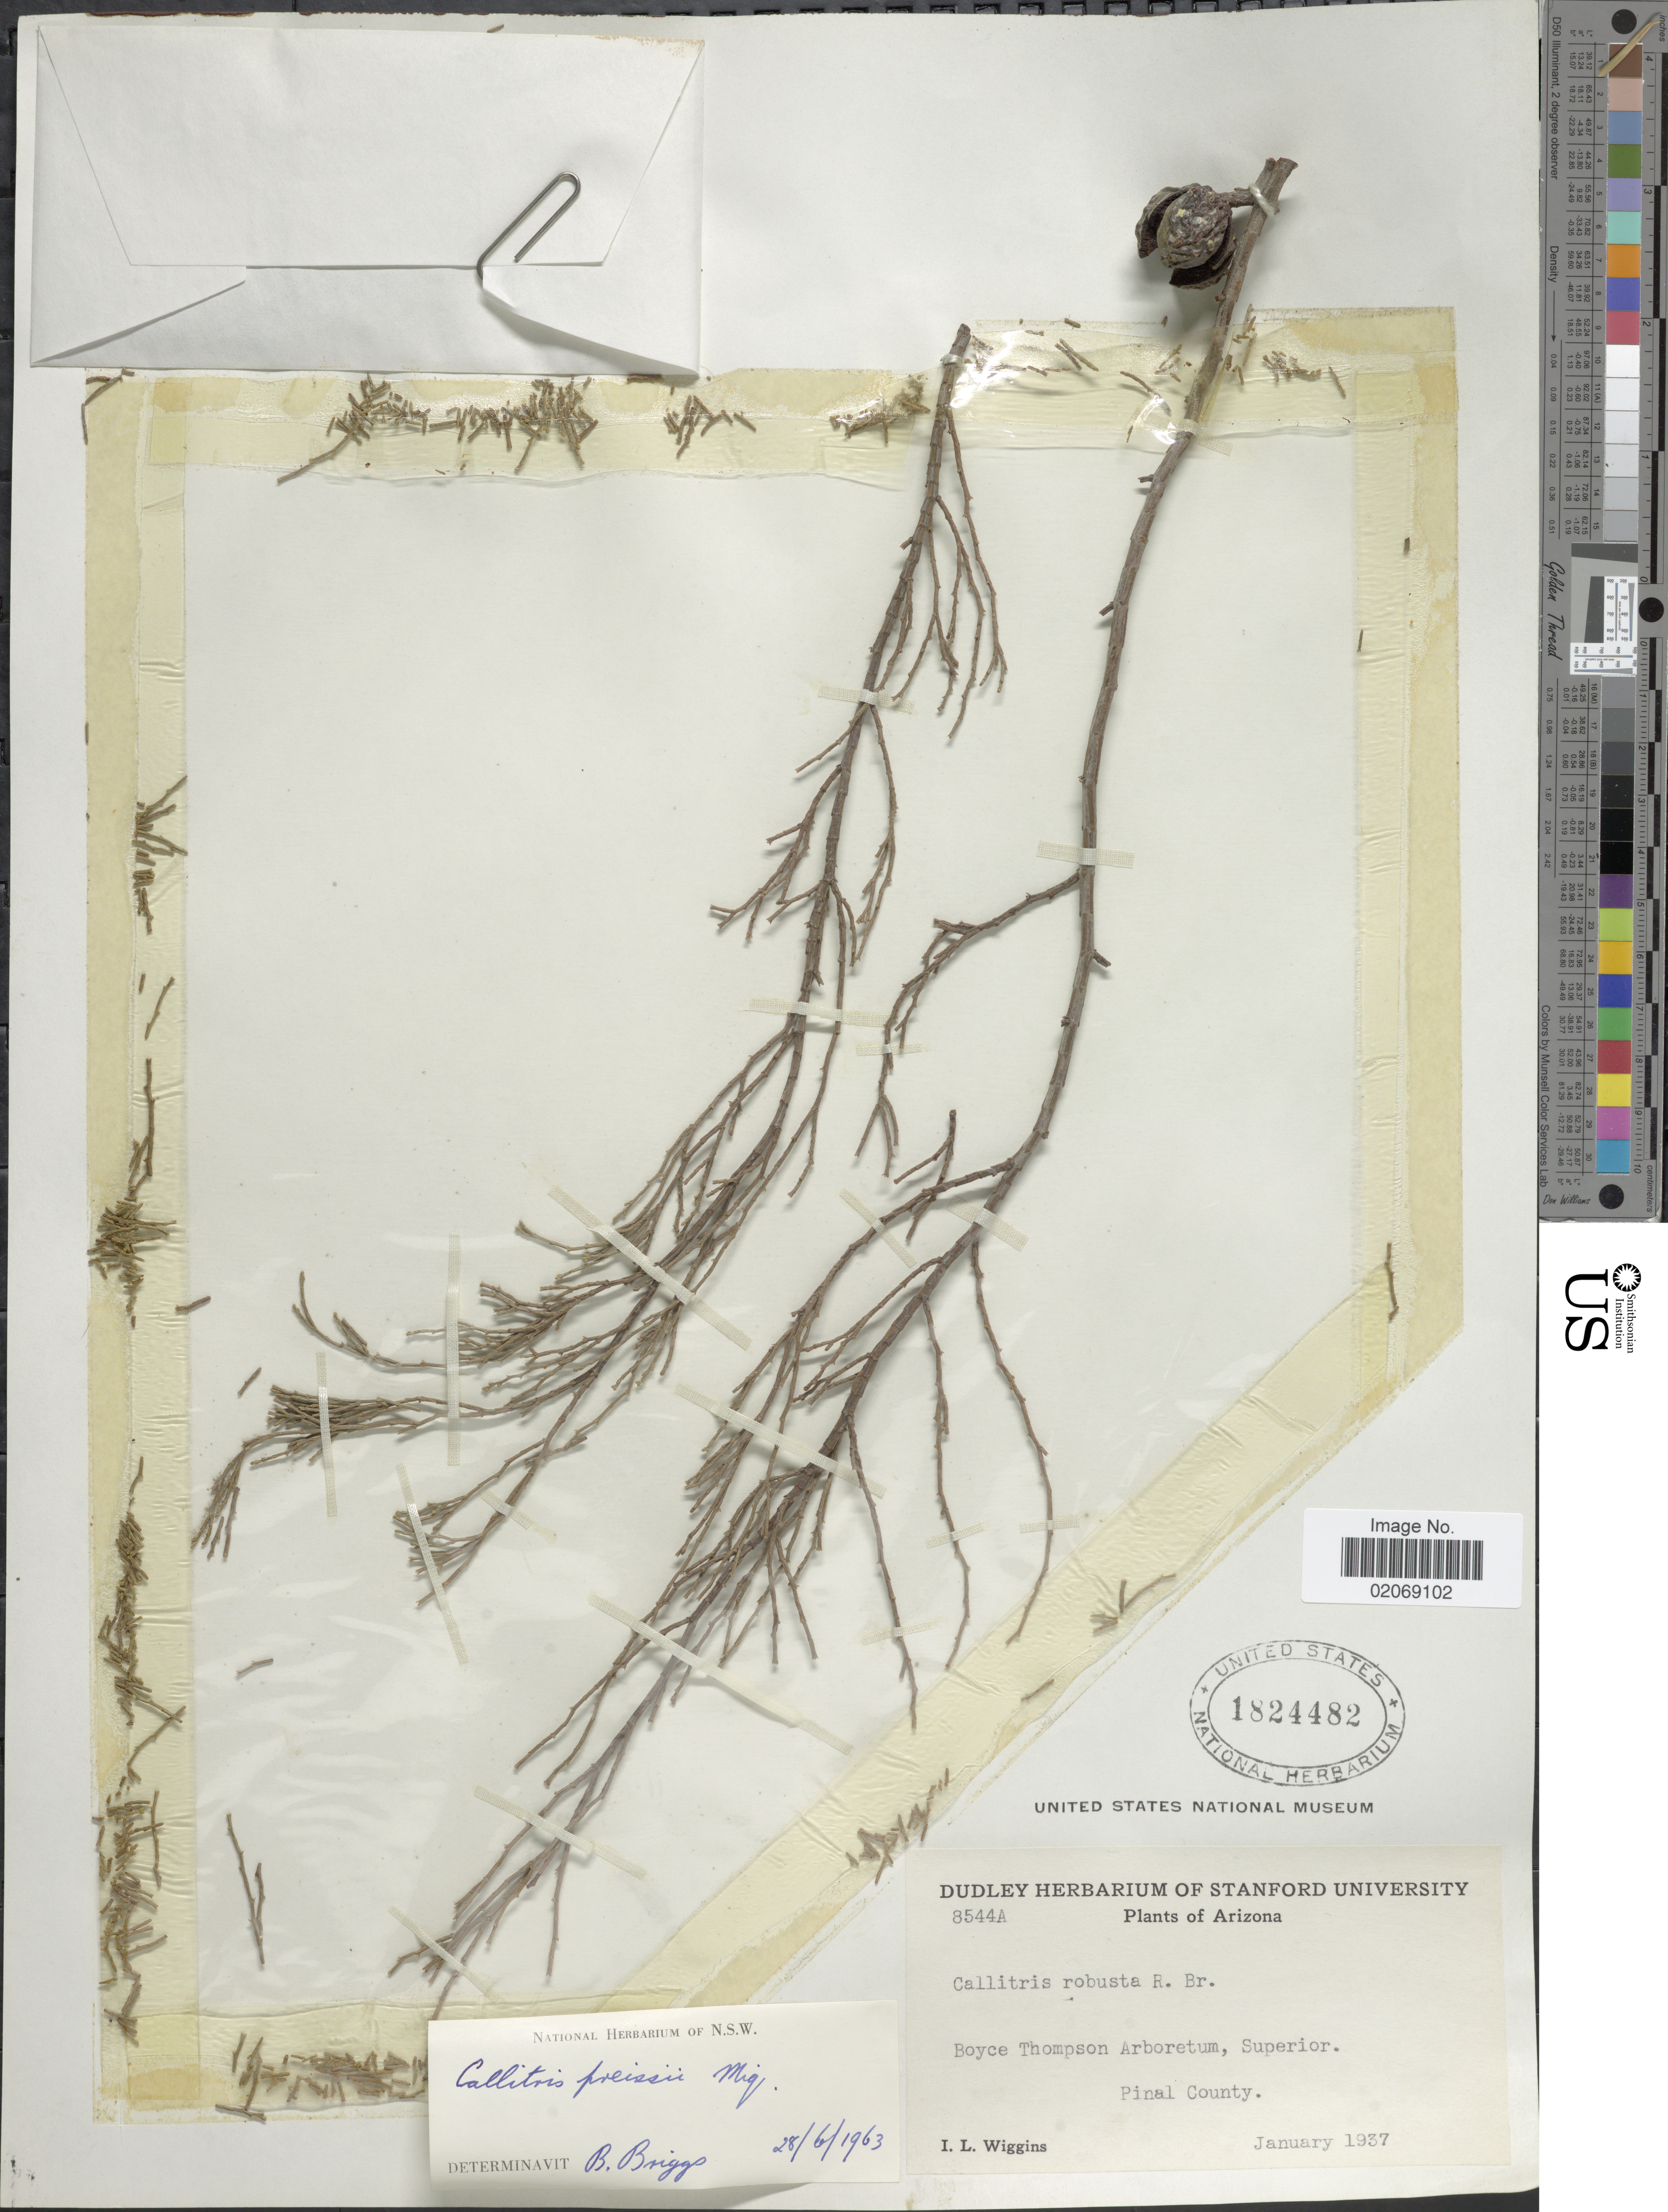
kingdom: Plantae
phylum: Tracheophyta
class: Pinopsida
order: Pinales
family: Cupressaceae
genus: Callitris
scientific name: Callitris preissii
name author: Miq.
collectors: I. L. Wiggins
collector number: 8544A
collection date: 1937-01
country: United States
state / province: Arizona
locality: Boyce Thompson Arboretum, Superior. Pinal County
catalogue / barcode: US 1824482